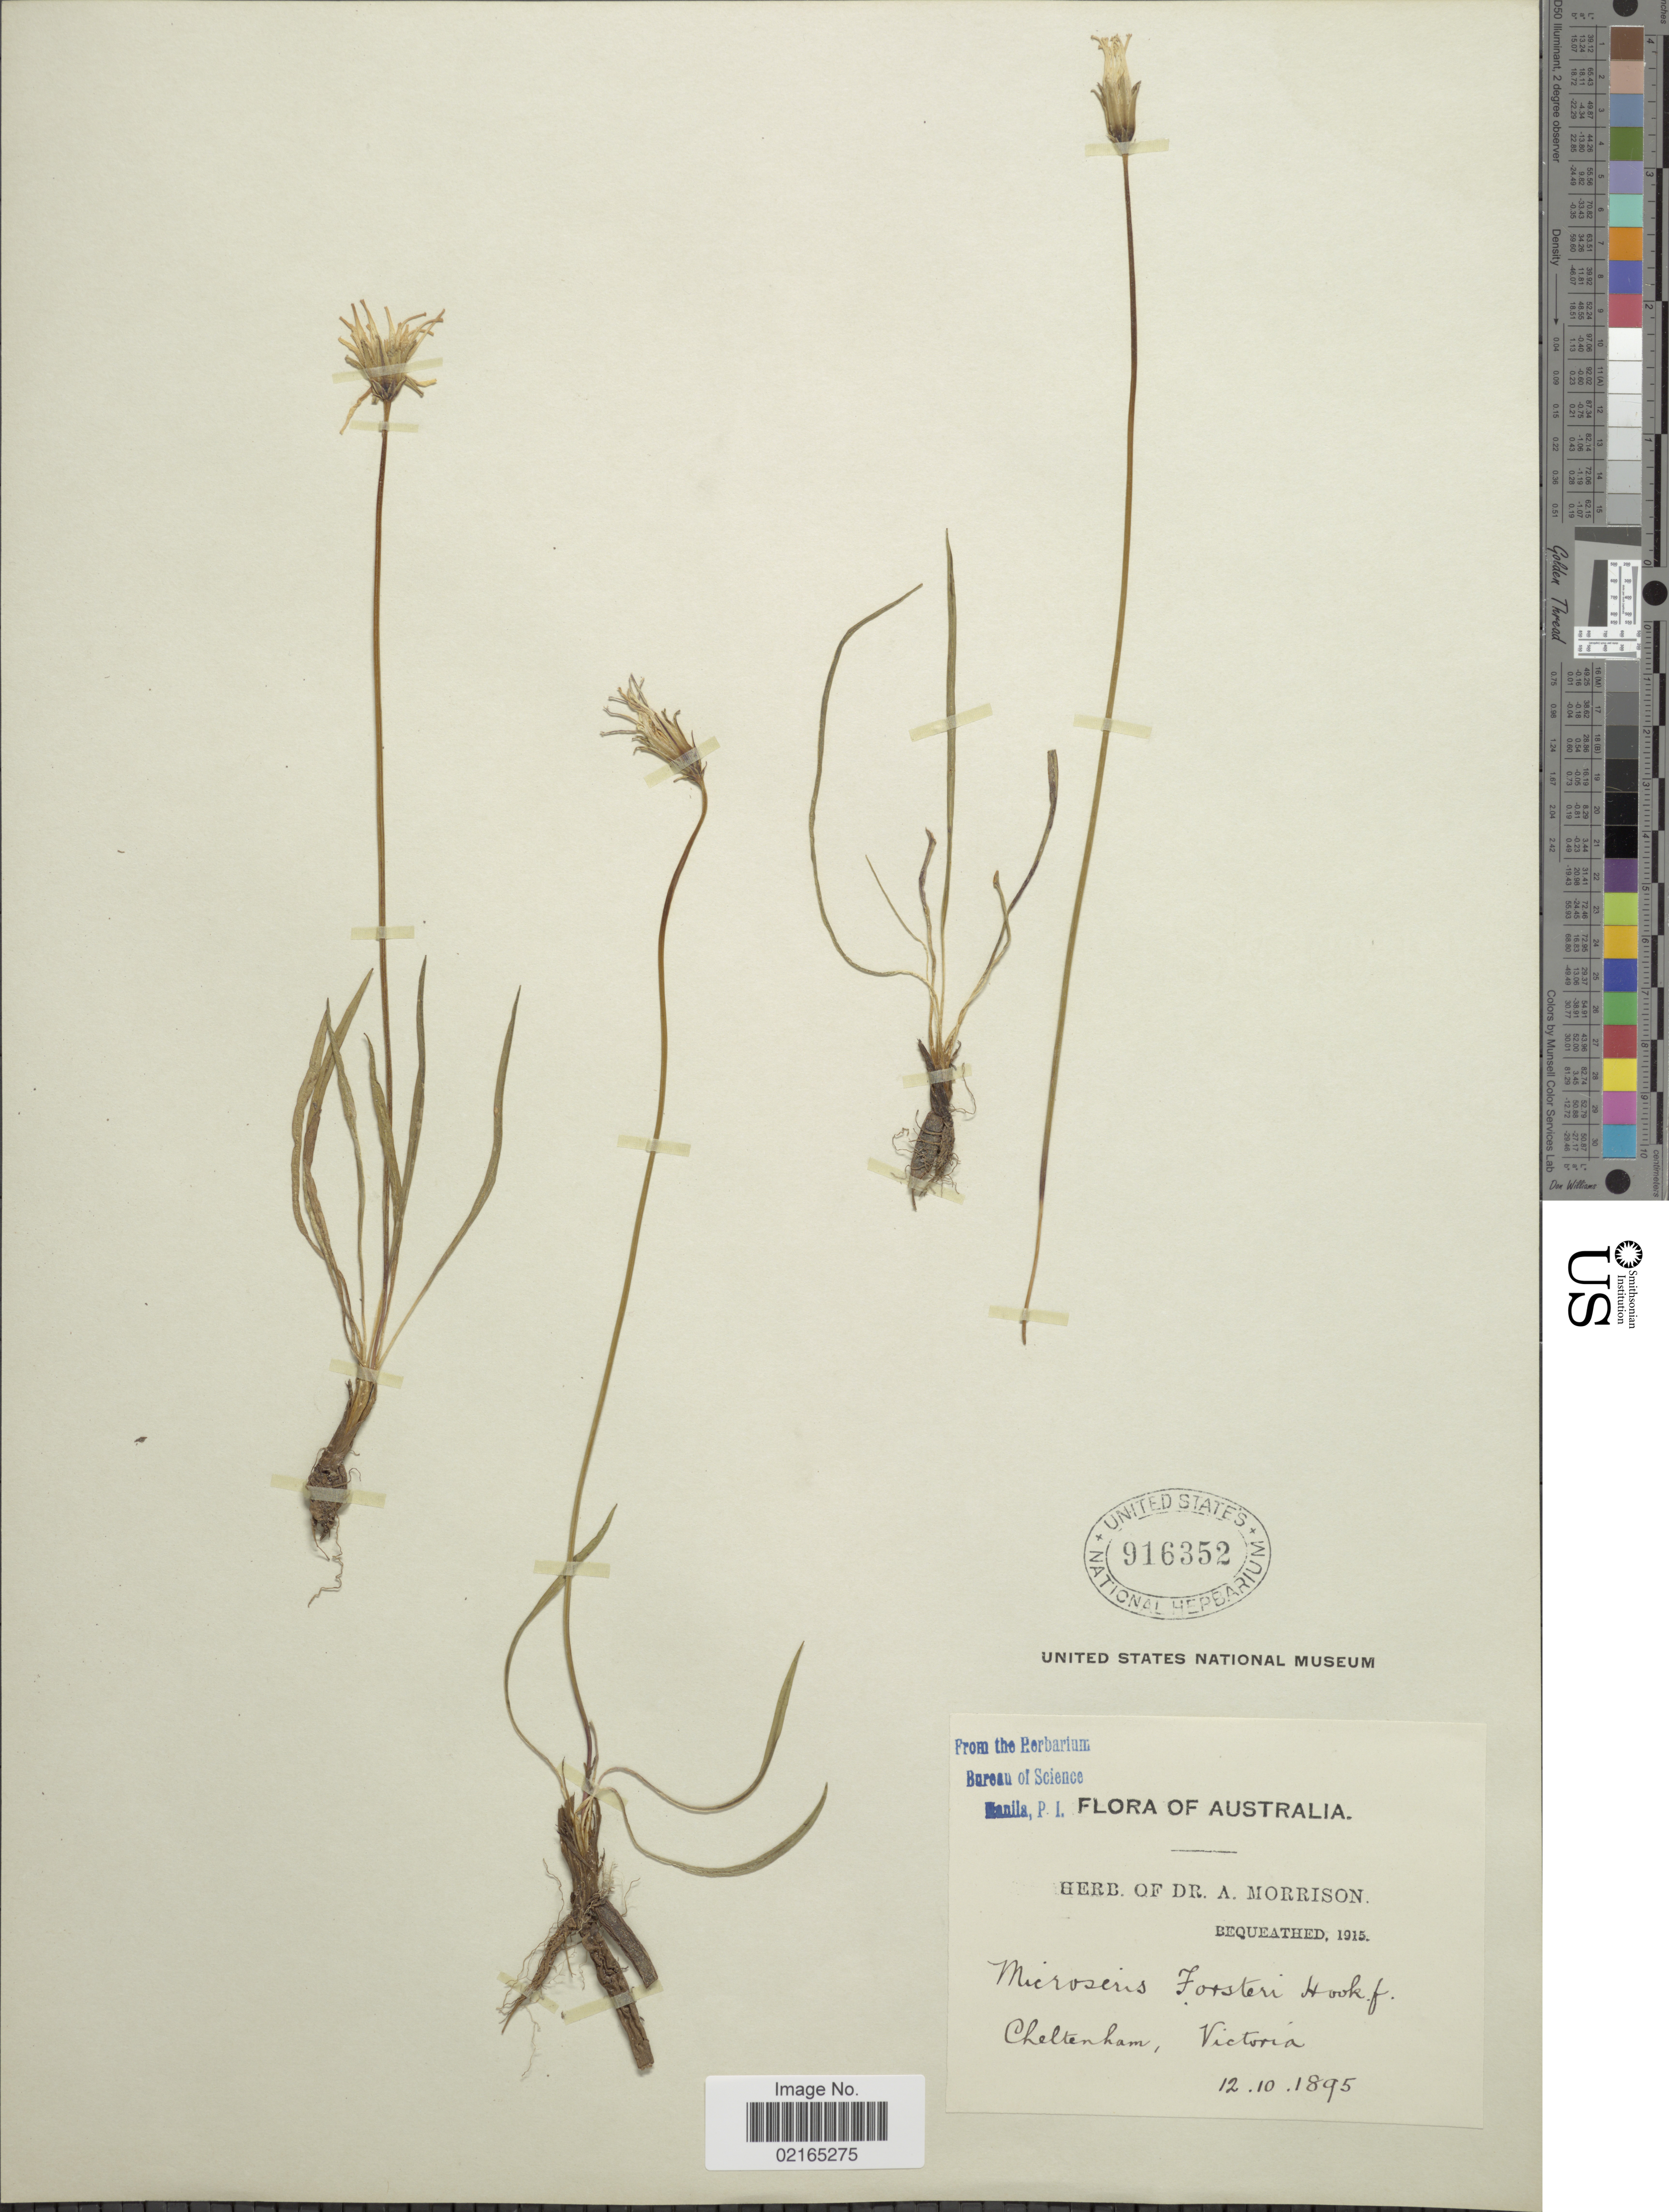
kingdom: Plantae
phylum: Tracheophyta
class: Magnoliopsida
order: Asterales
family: Asteraceae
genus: Microseris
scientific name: Microseris scapigera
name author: (Sol. ex A. Cunn.) Sch. Bip.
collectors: ex herb. Dr. A. Morrison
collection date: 1895-10-12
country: Australia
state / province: Victoria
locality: Cheltenham, Victoria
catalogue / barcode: US 916352